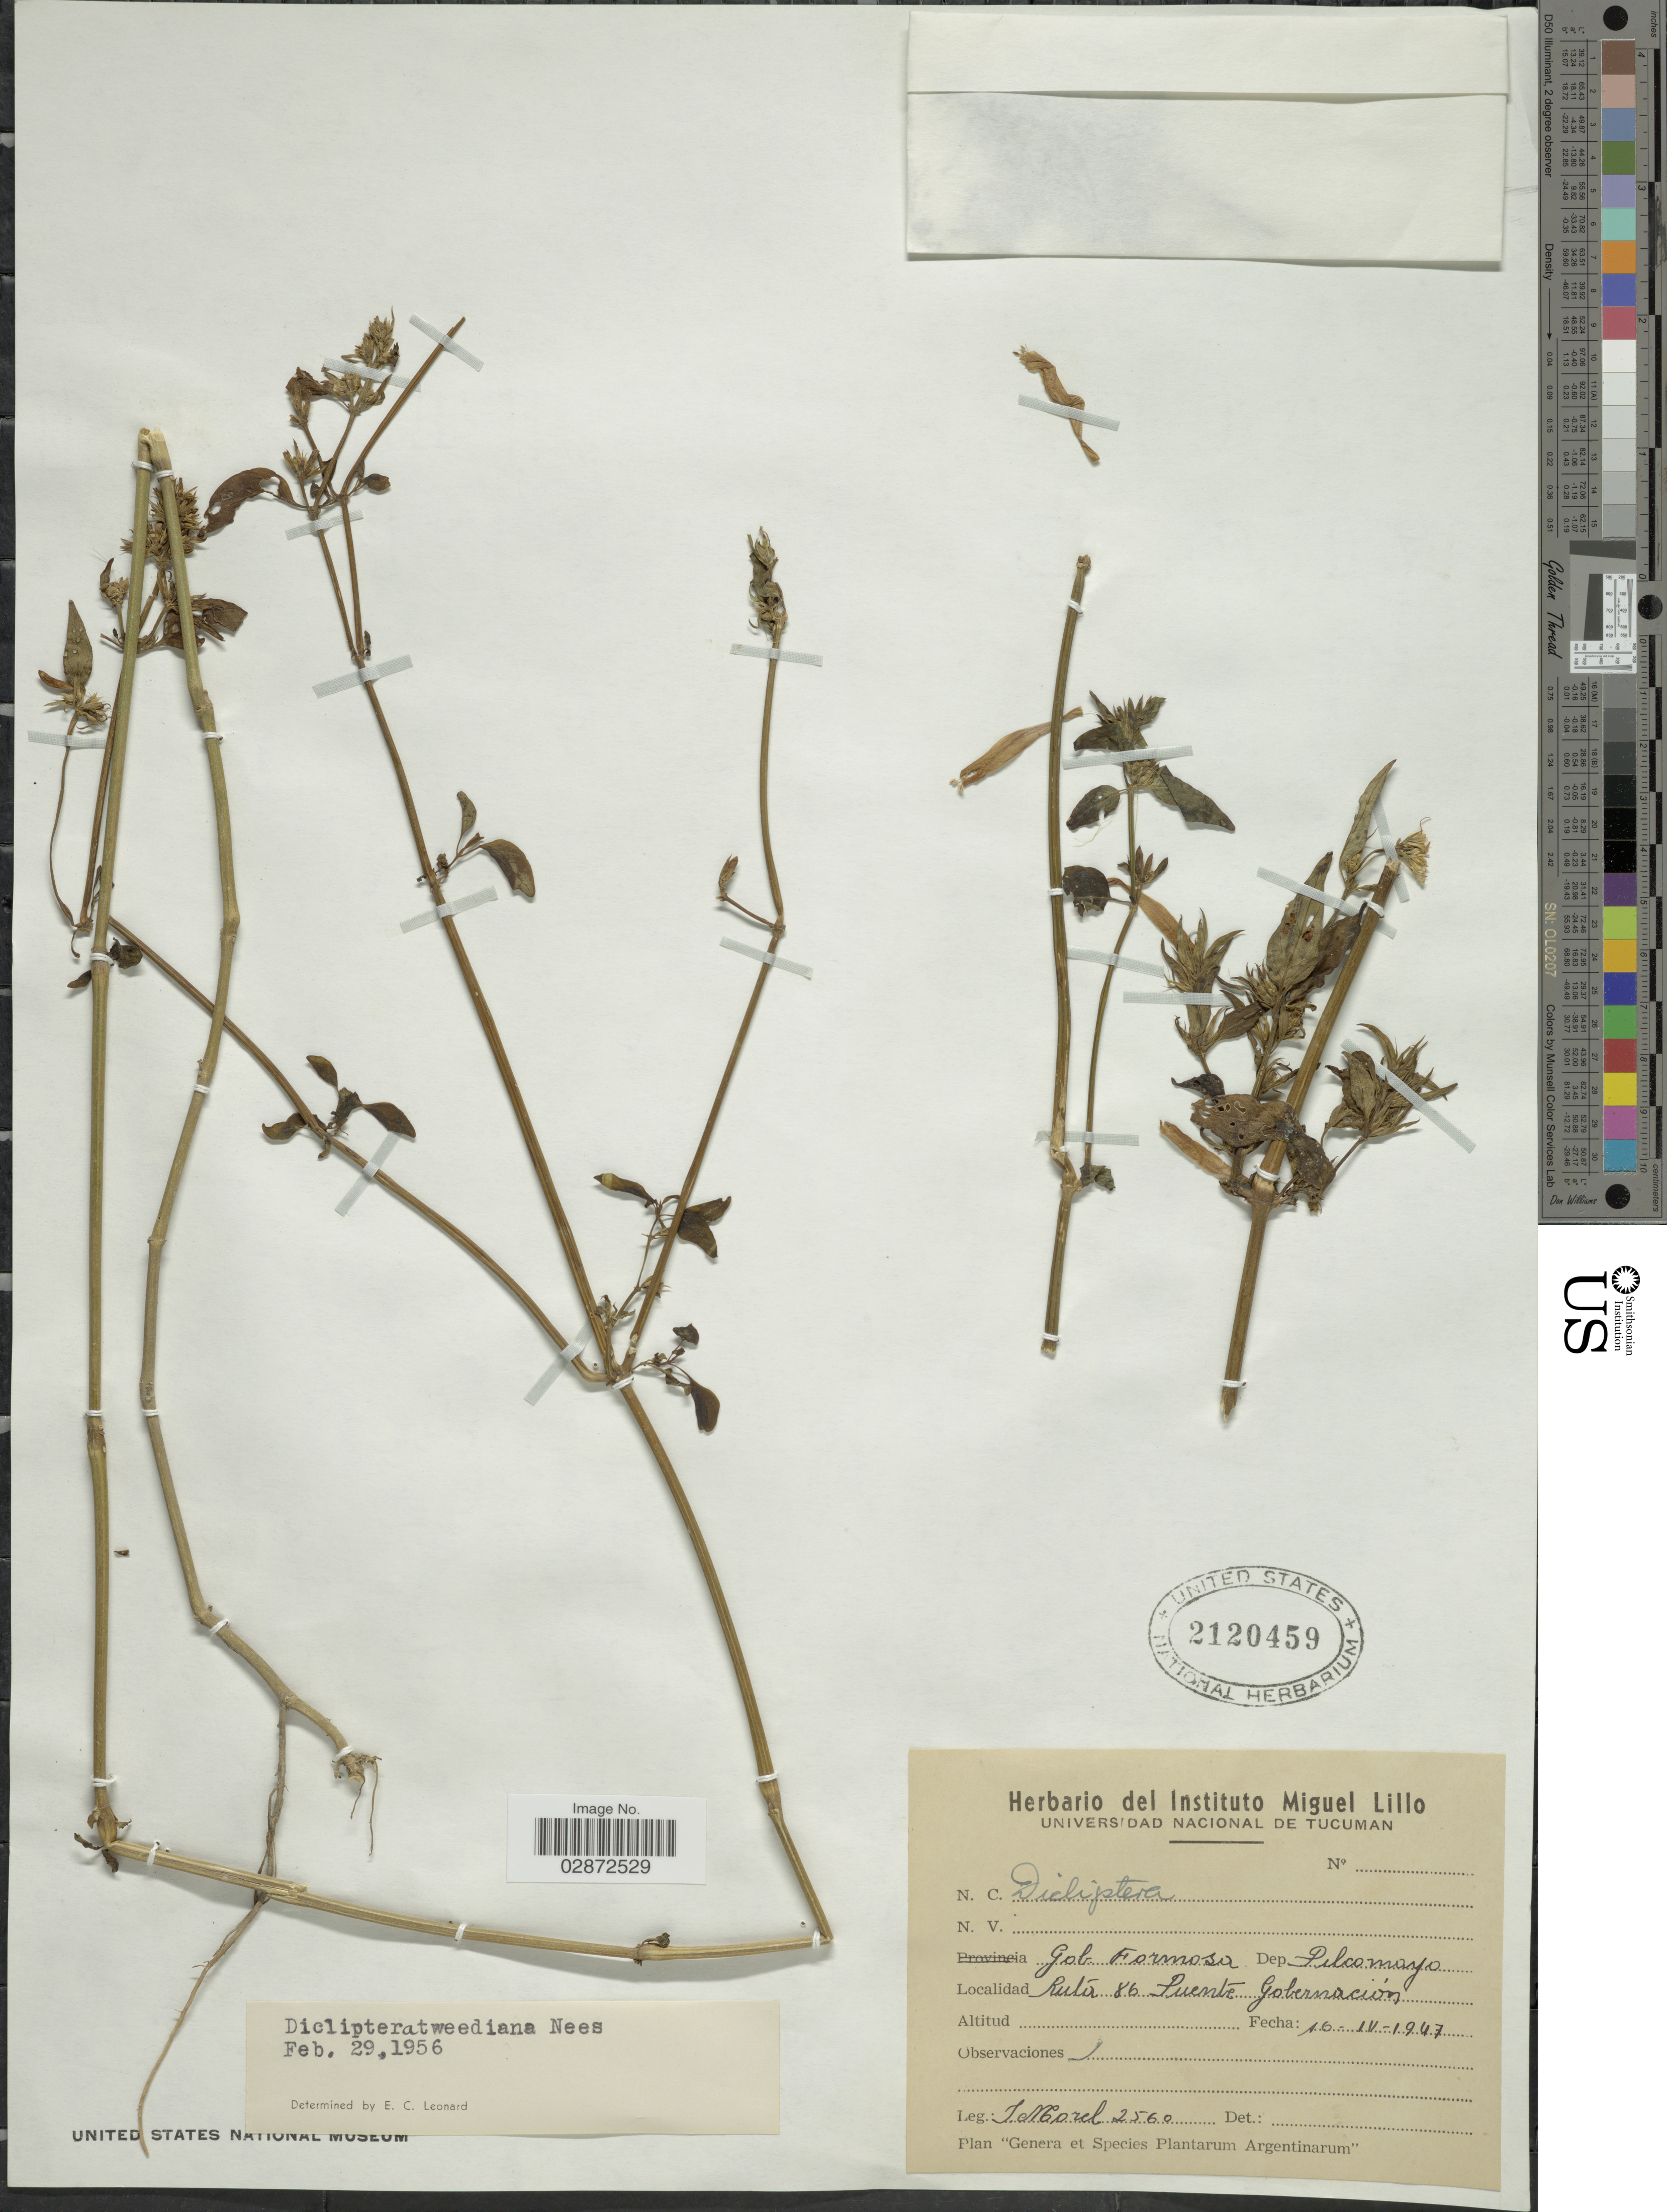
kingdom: Plantae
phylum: Tracheophyta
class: Magnoliopsida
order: Lamiales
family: Acanthaceae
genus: Dicliptera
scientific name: Dicliptera squarrosa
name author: Nees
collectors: I. Morel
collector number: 2560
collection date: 1947-04-16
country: Argentina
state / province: Formosa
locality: Gob. Formosa. Dep. Pilcomayo. Ruta 86 Puente Gobernación.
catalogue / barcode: US 2120459